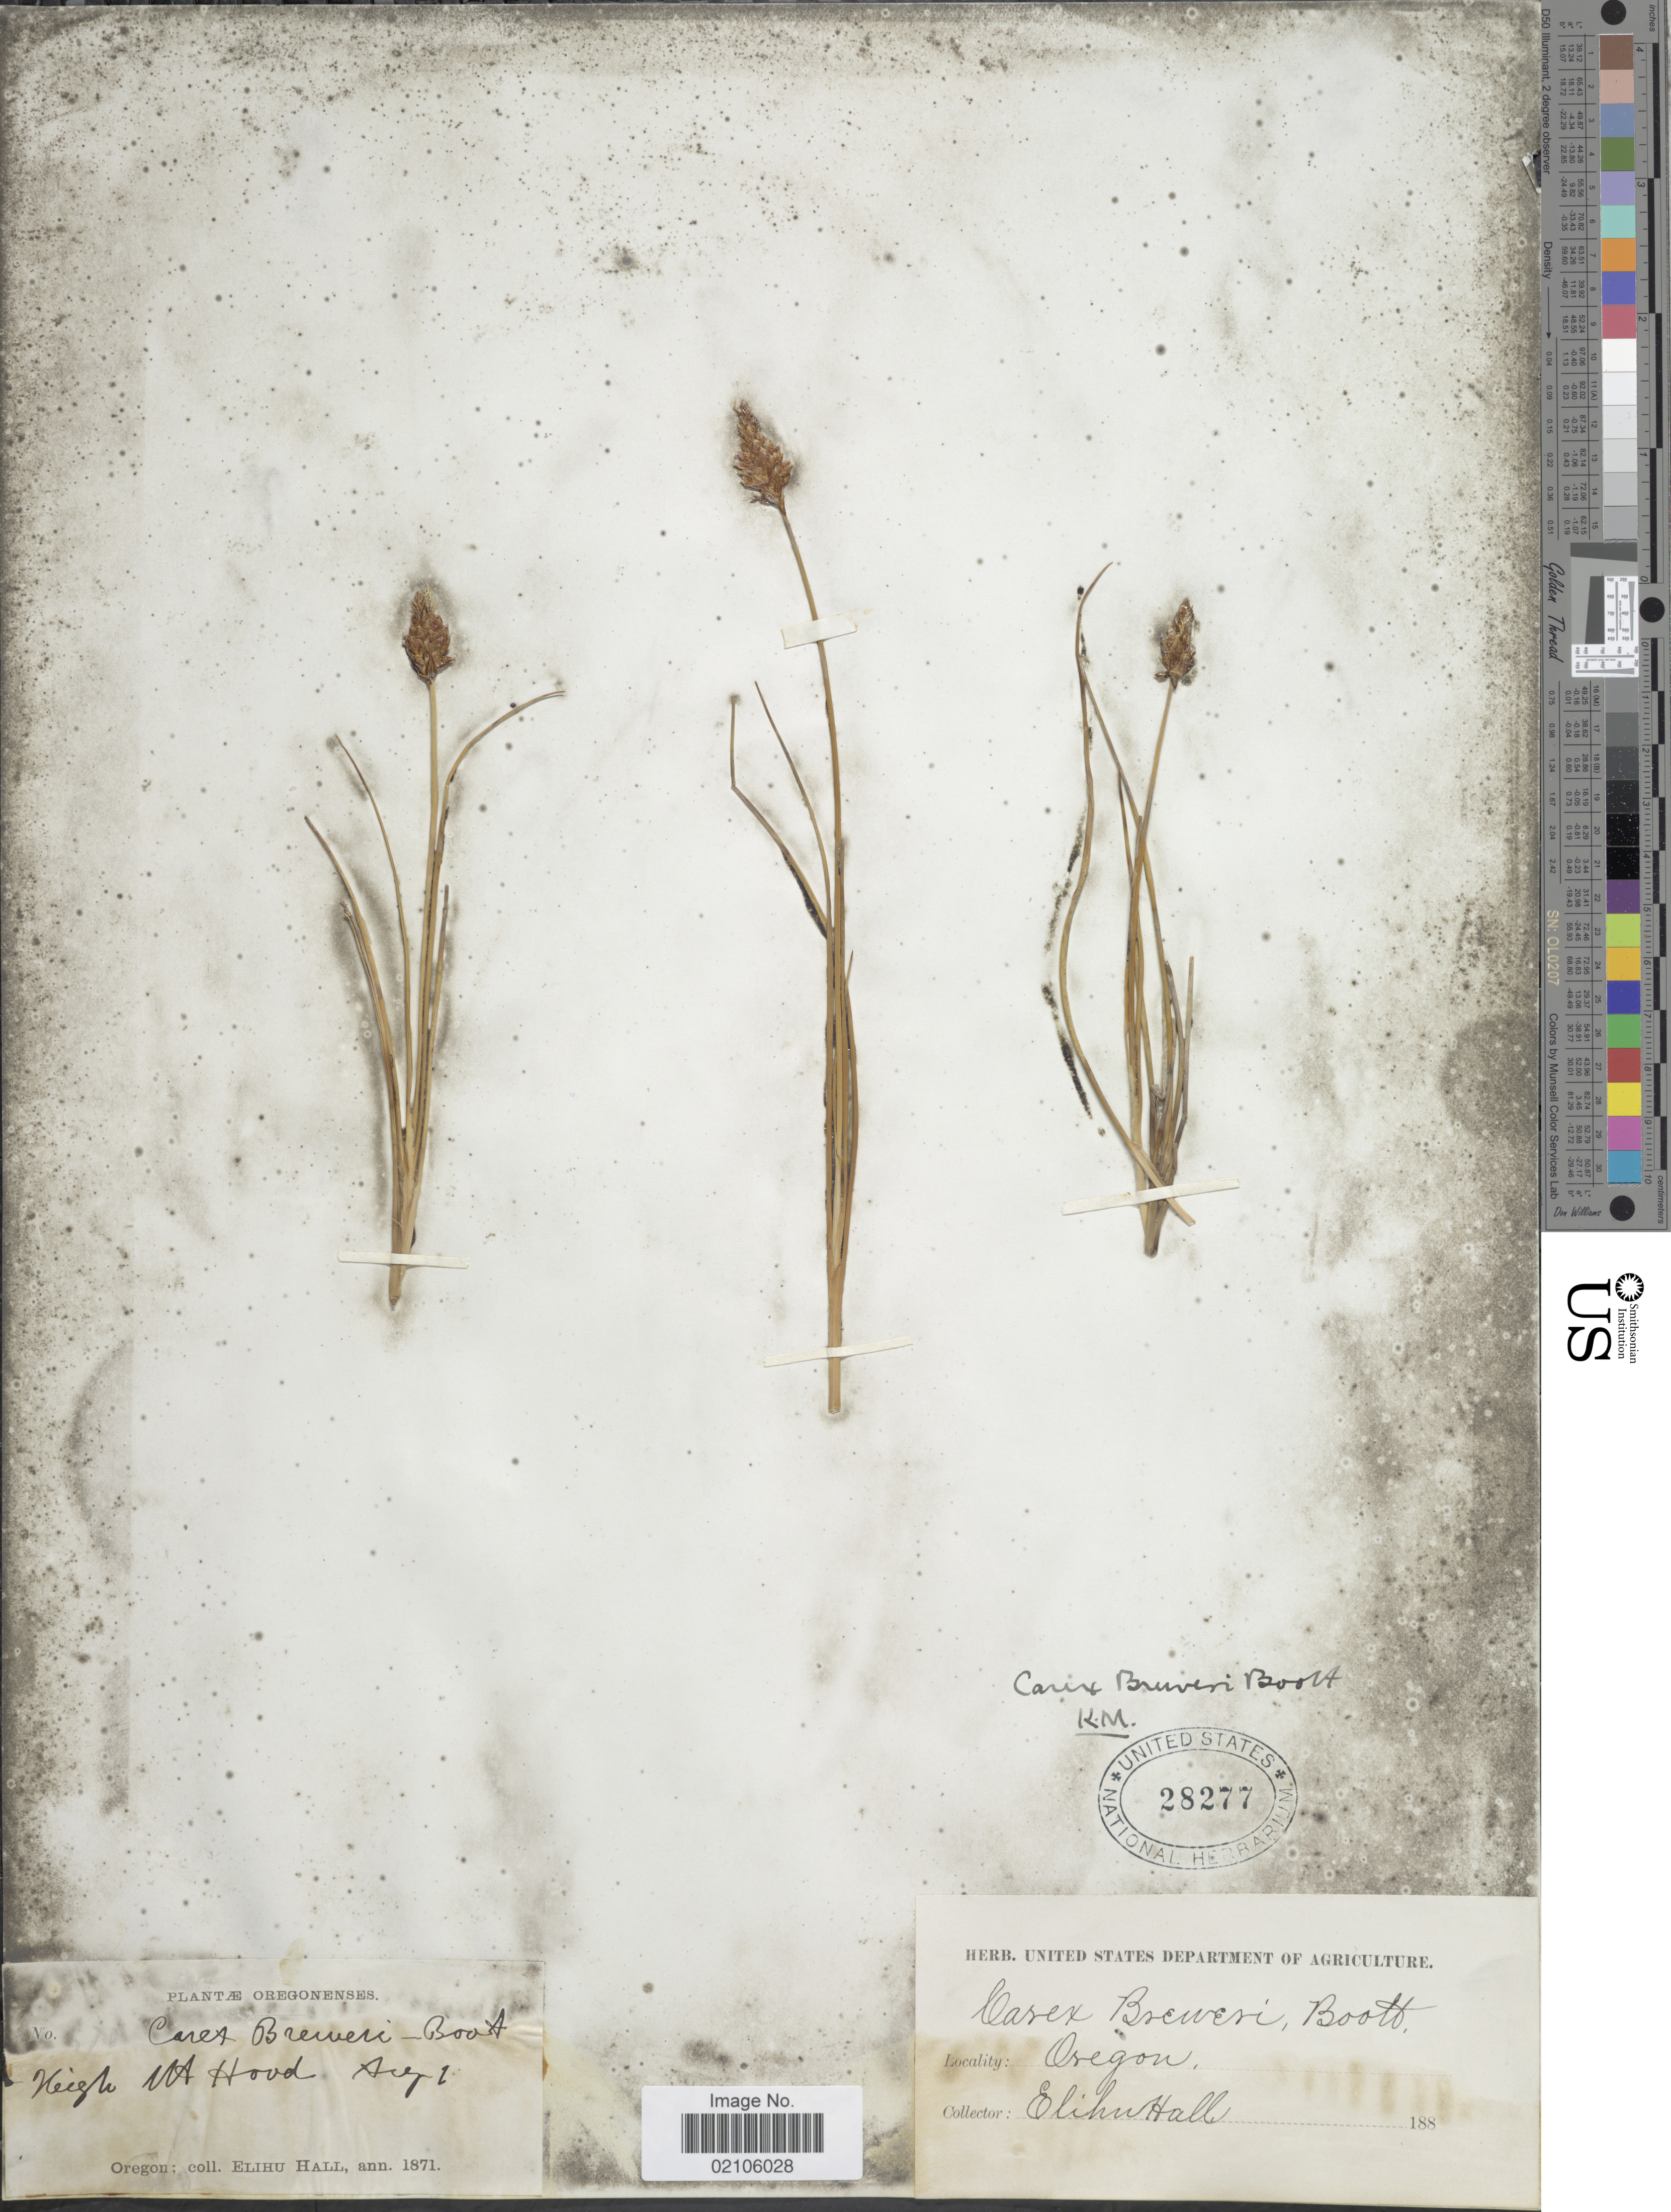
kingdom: Plantae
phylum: Tracheophyta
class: Liliopsida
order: Poales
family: Cyperaceae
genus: Carex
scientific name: Carex breweri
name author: Boott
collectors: E. Hall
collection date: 1871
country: United States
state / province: Oregon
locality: Heigh Mt Hood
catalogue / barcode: US 28277